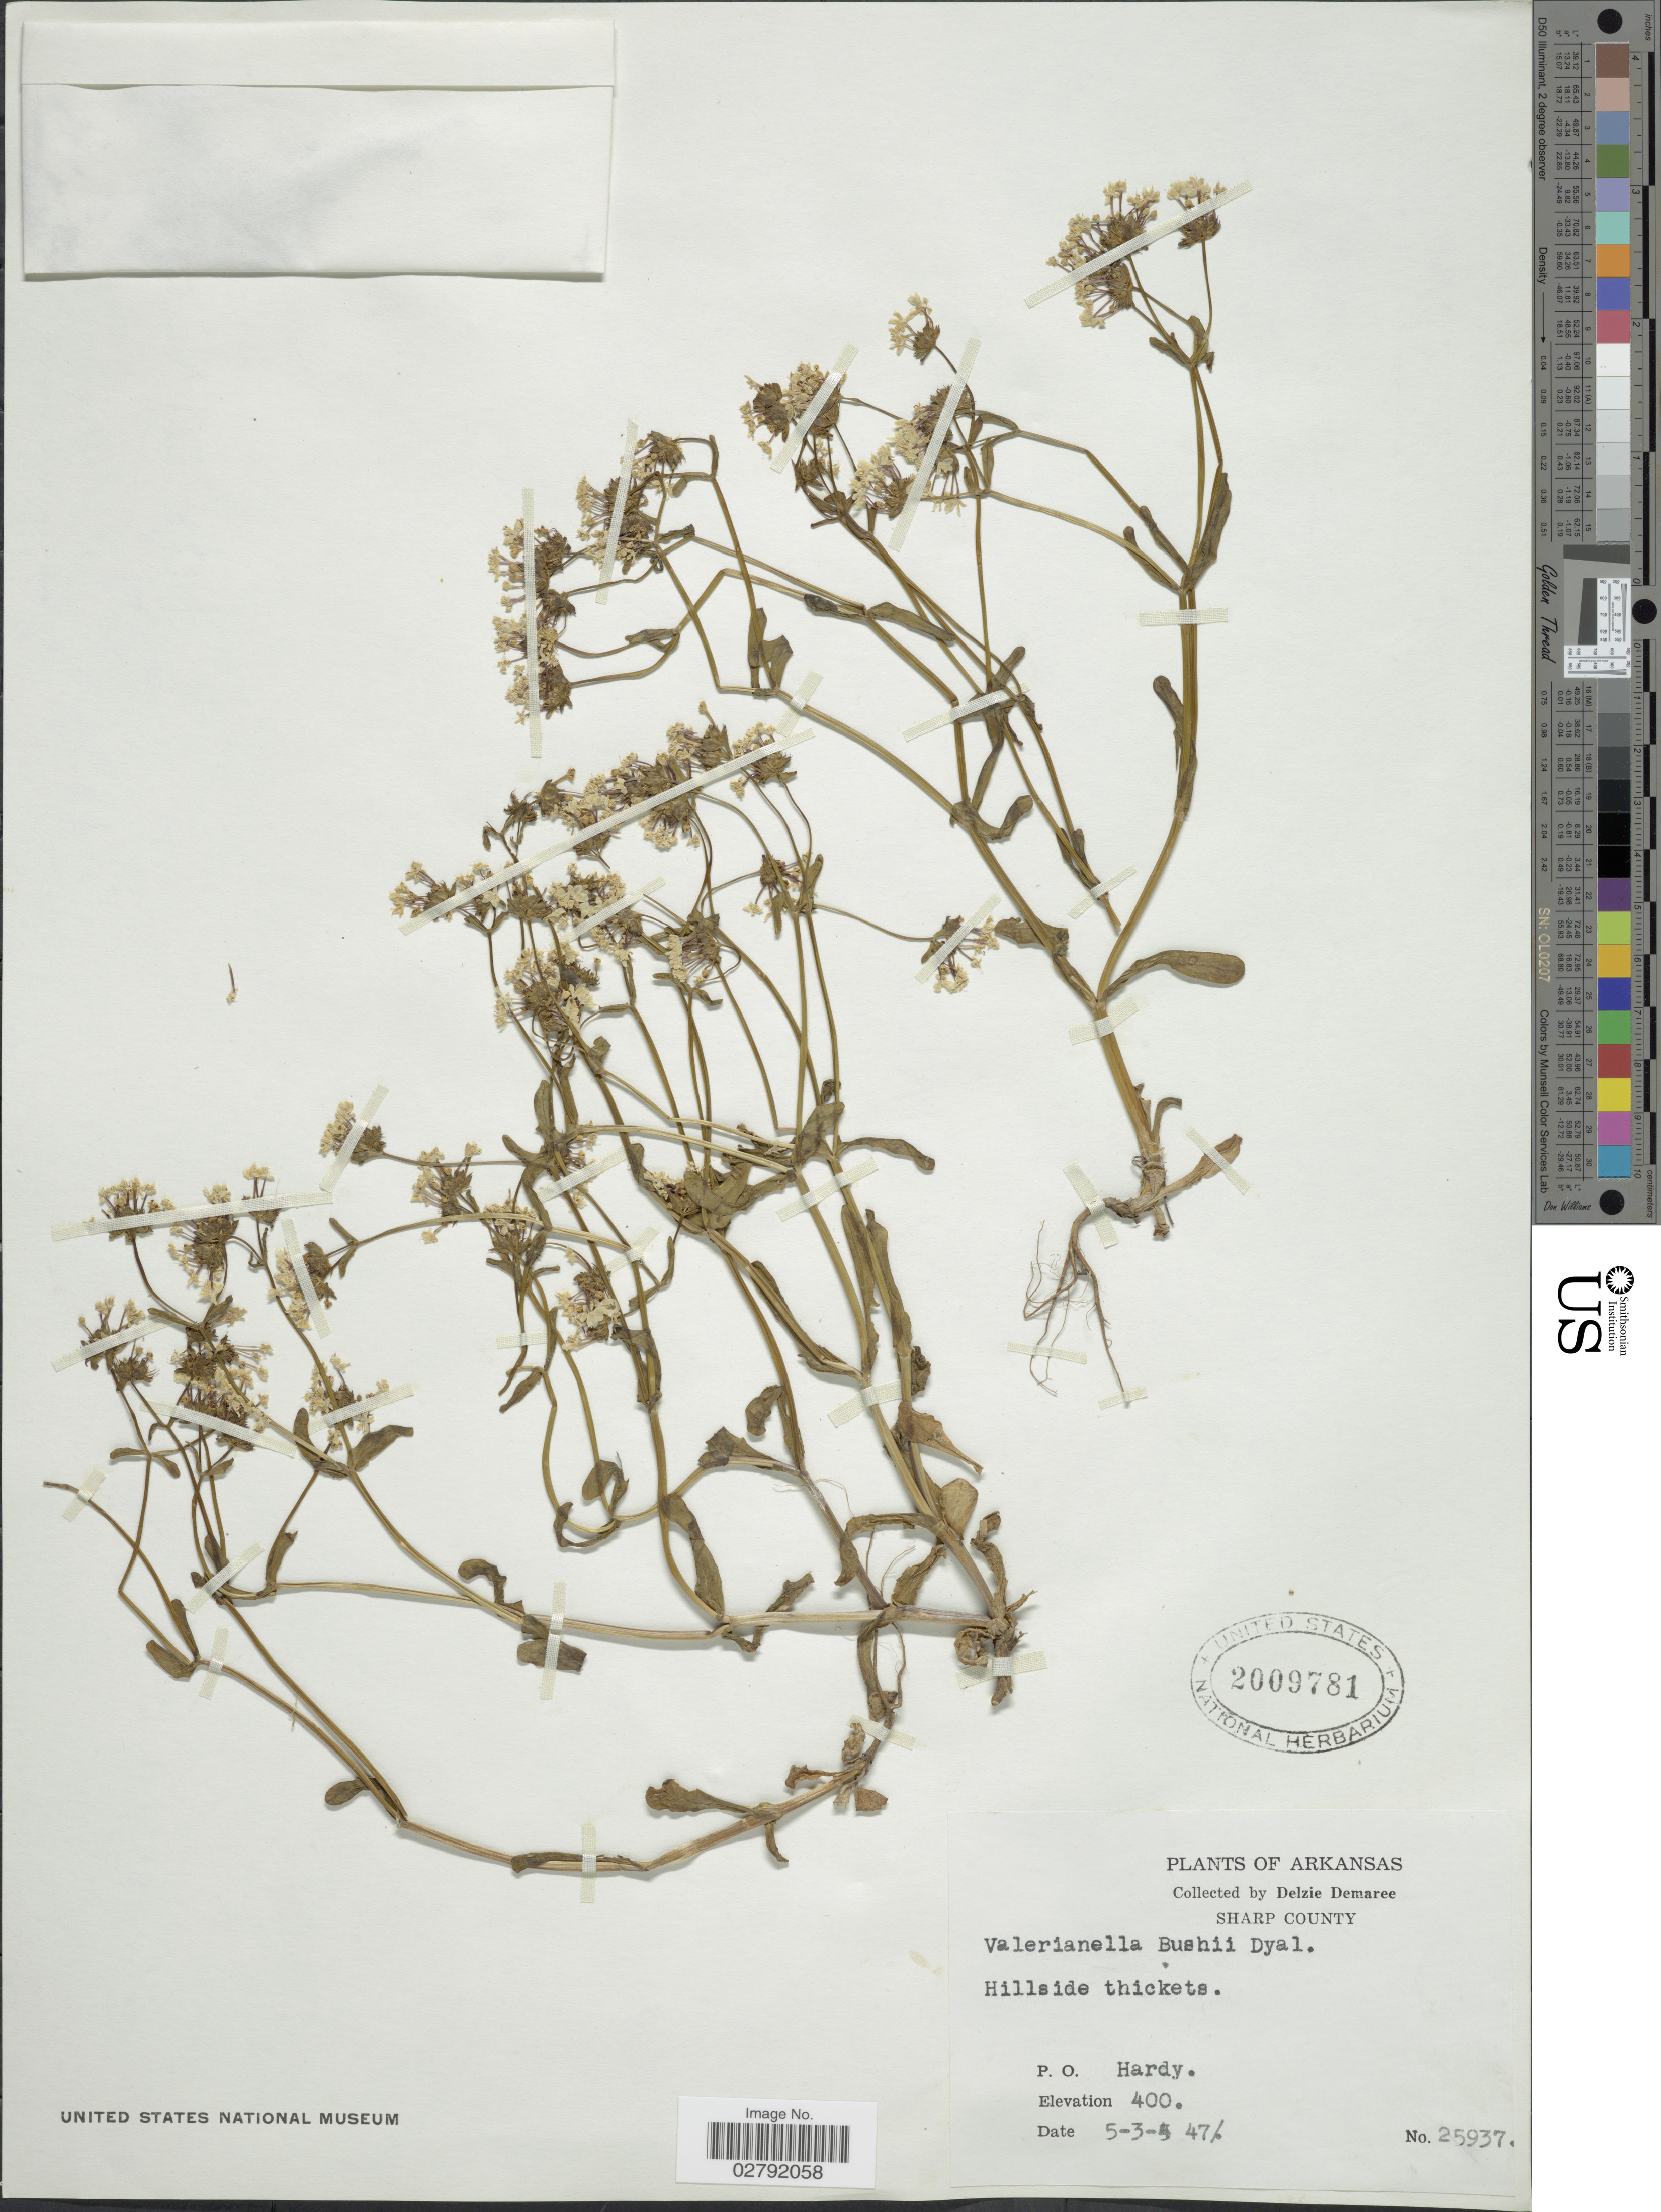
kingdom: Plantae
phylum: Tracheophyta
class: Magnoliopsida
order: Dipsacales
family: Caprifoliaceae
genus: Valerianella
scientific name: Valerianella bushii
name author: Dyal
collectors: D. Demaree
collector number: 25937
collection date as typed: Transcribed d/m/y: 3/5/47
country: United States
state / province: Arkansas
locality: Sharp County. P.O. Hardy.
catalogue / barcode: US 2009781